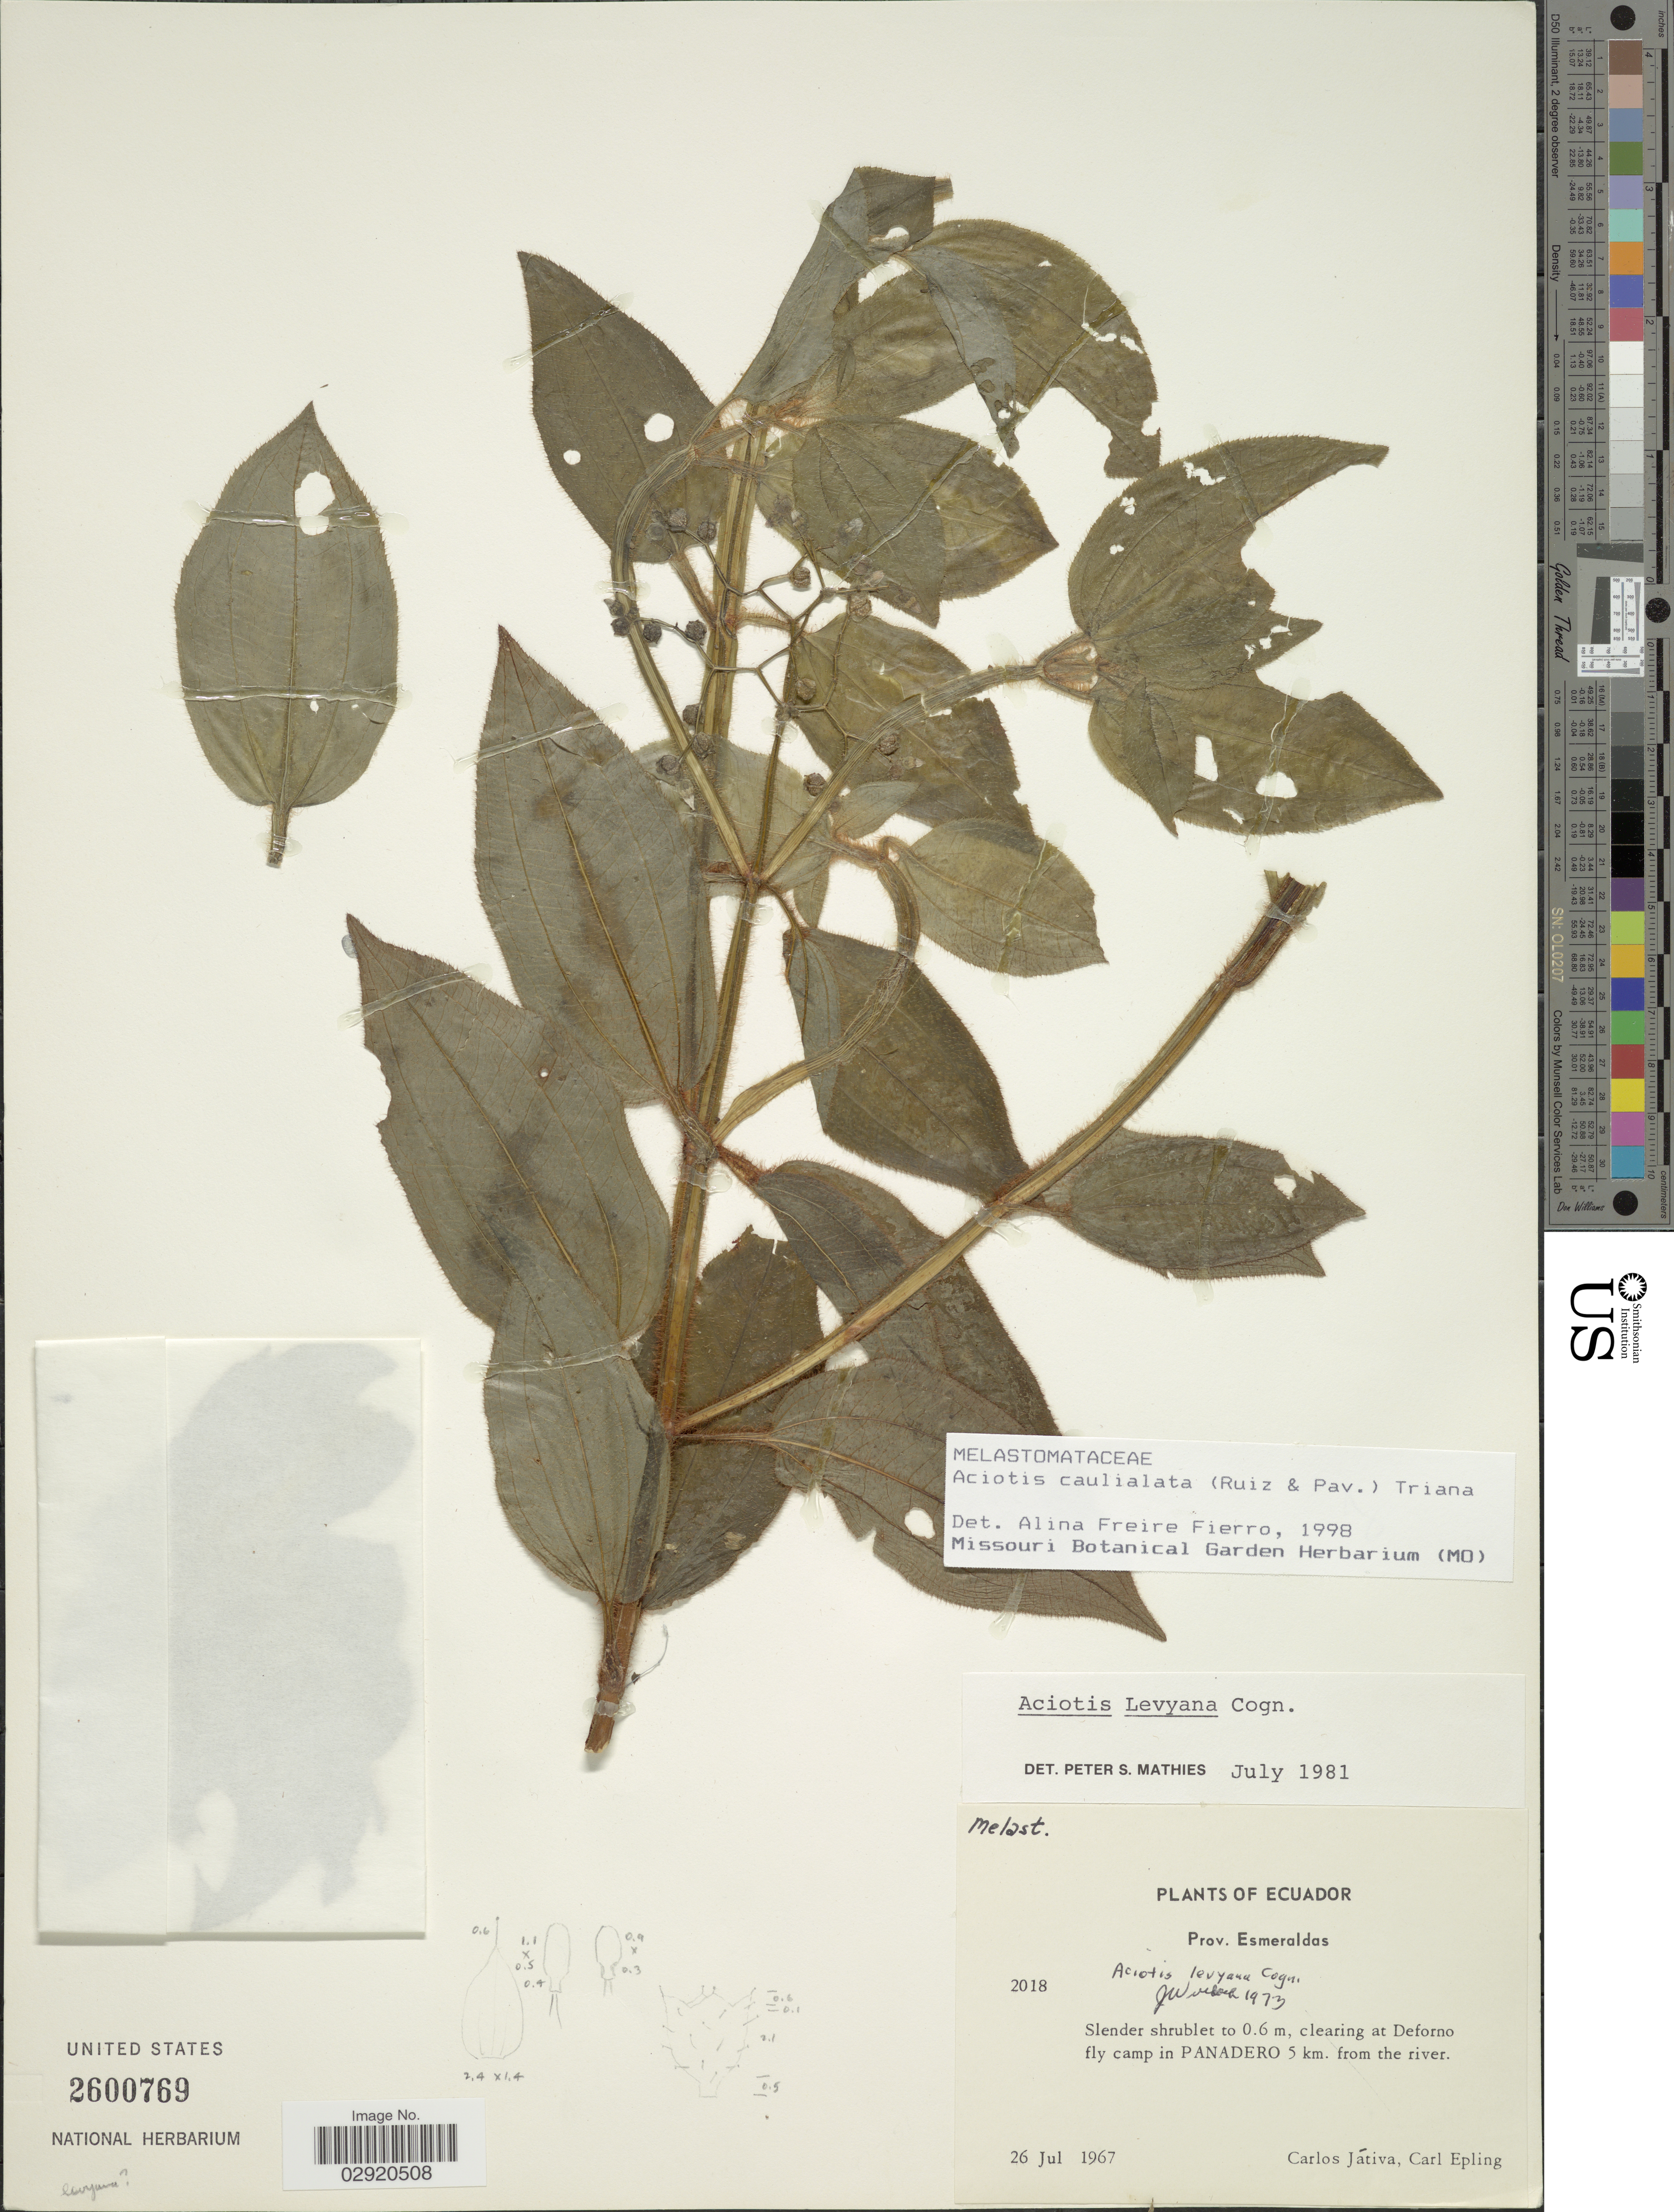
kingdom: Plantae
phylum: Tracheophyta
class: Magnoliopsida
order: Myrtales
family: Melastomataceae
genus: Aciotis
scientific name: Aciotis rubricaulis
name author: (Mart. ex DC.) Triana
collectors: C. D. Játiva & C. C. Epling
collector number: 2018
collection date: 1967-07-26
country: Ecuador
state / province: Esmeraldas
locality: Clearing at Deforno fly camp in Panadero 5 km. from the river.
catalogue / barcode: US 2600769